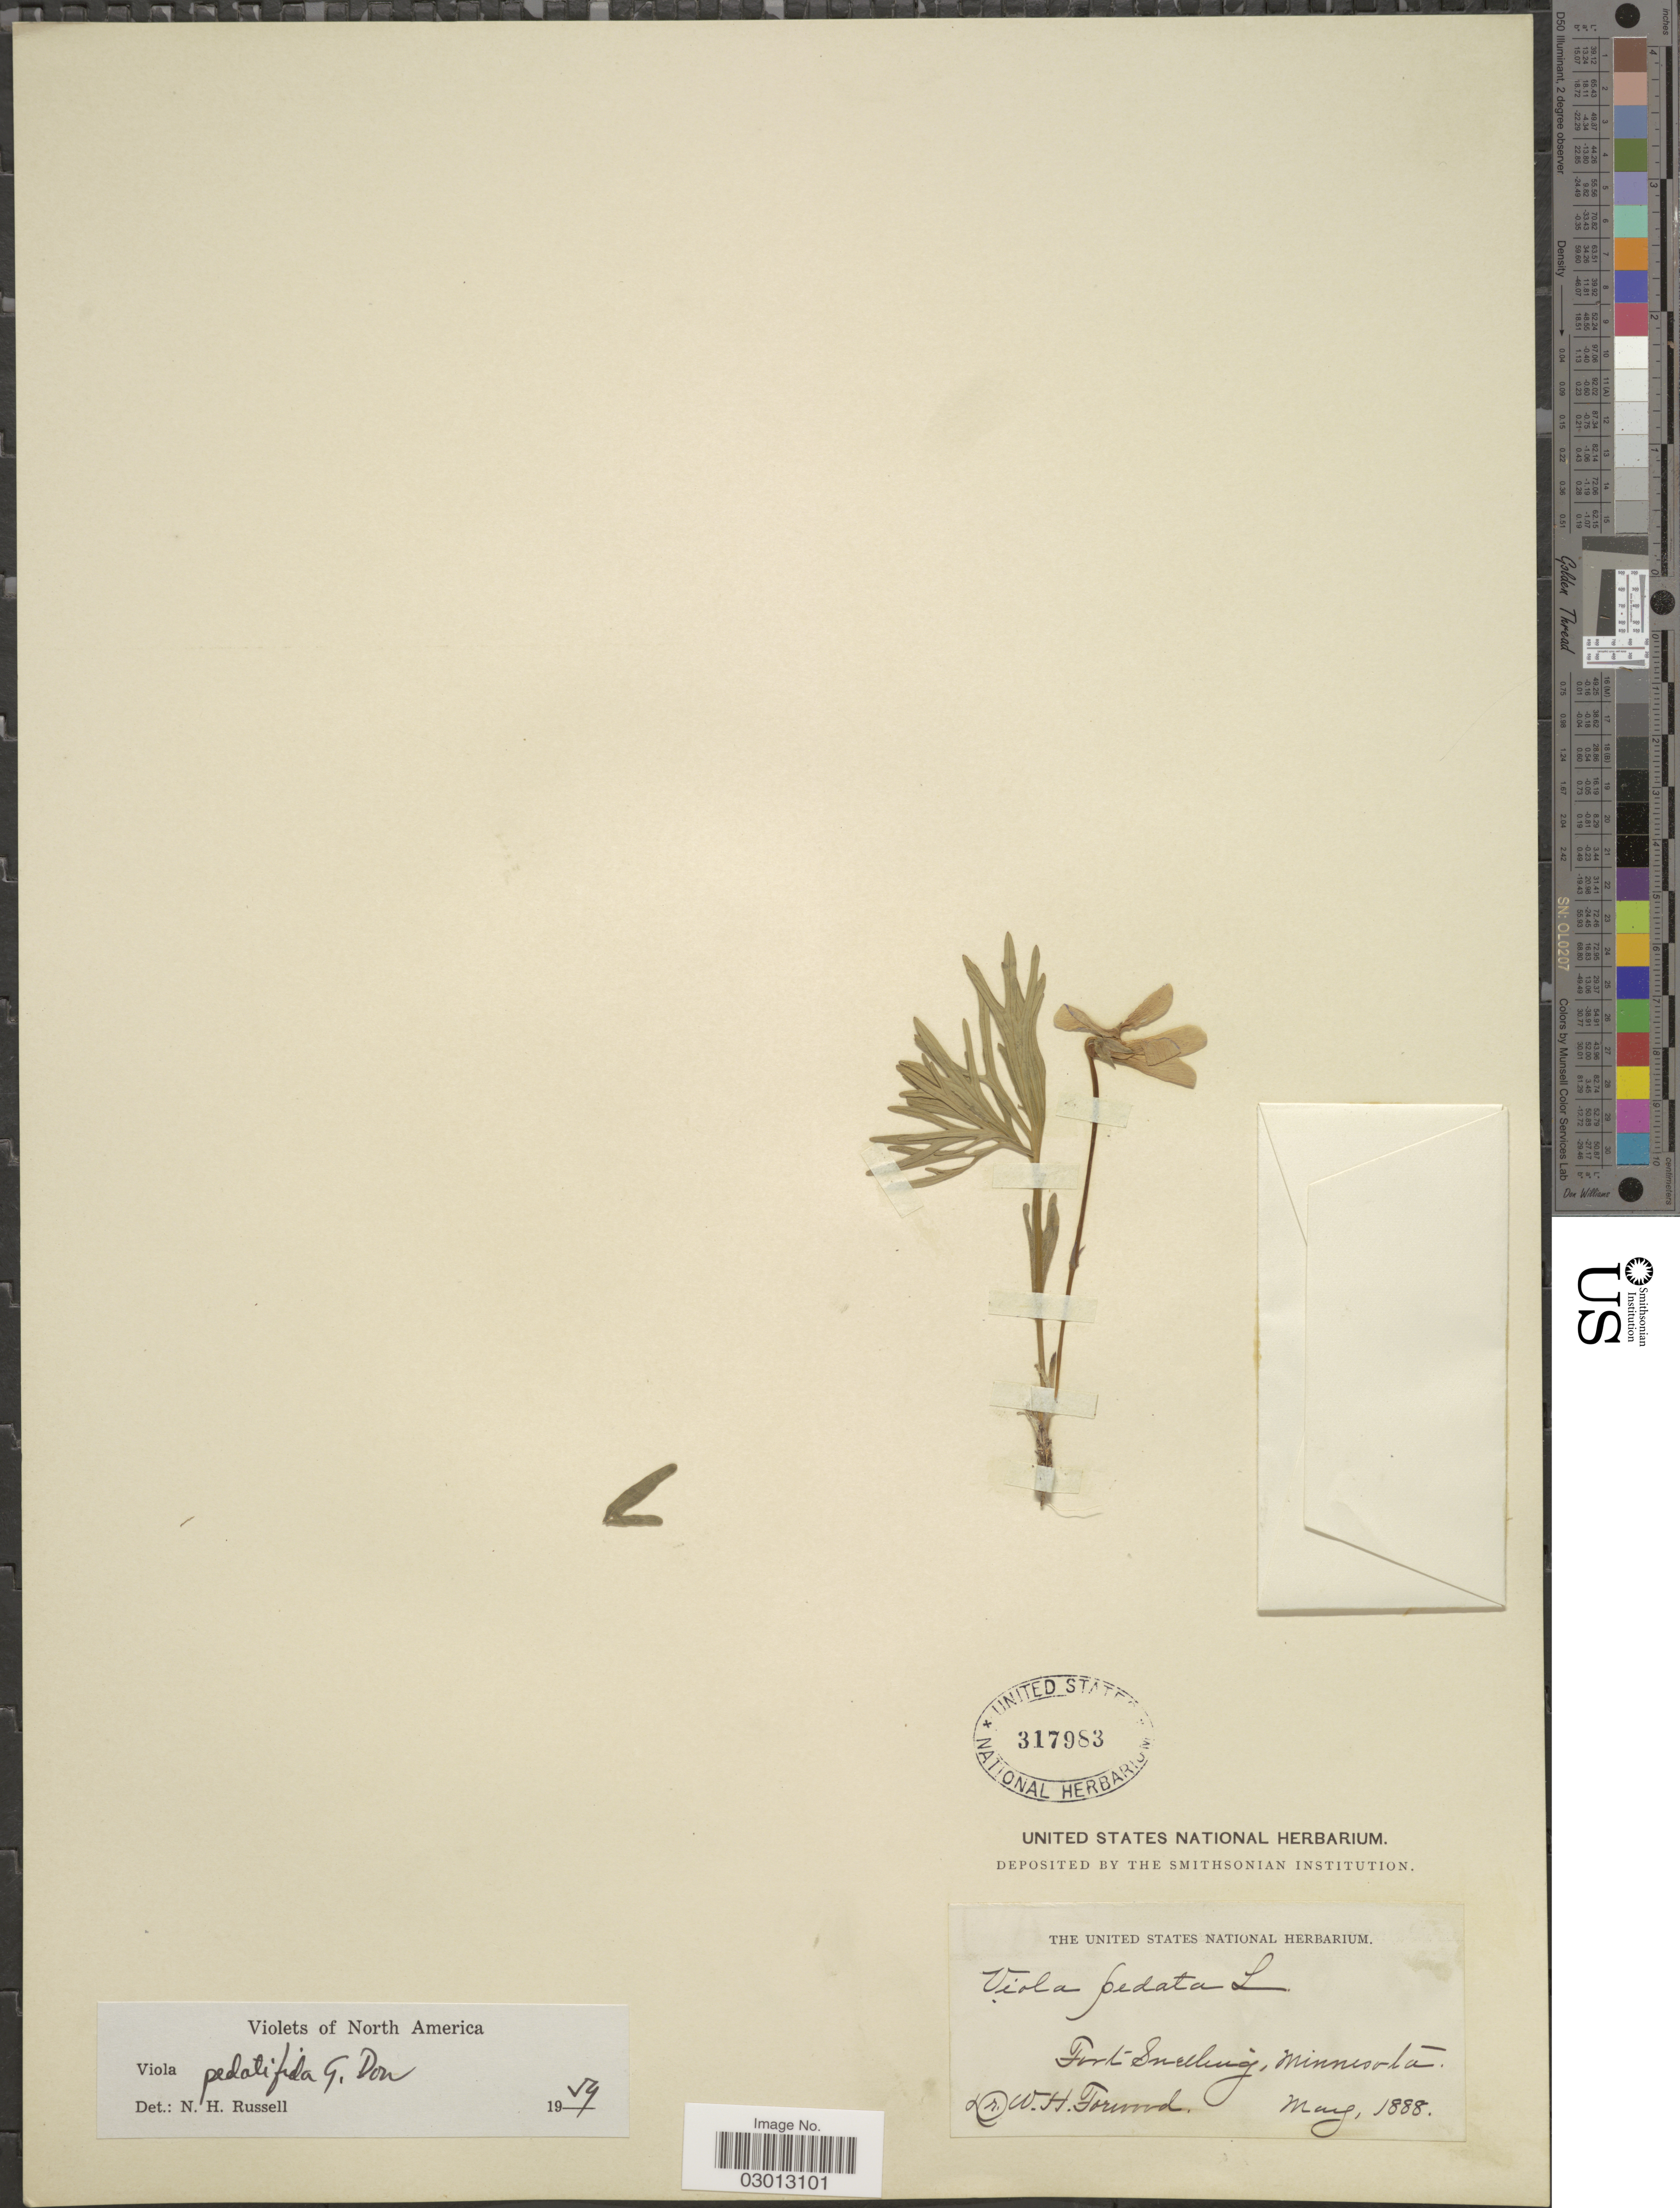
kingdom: Plantae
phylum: Tracheophyta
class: Magnoliopsida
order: Malpighiales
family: Violaceae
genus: Viola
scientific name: Viola pedatifida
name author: G. Don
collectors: W. Forwood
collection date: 1888-05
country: United States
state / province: Minnesota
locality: Fort Snelling.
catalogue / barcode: US 317983